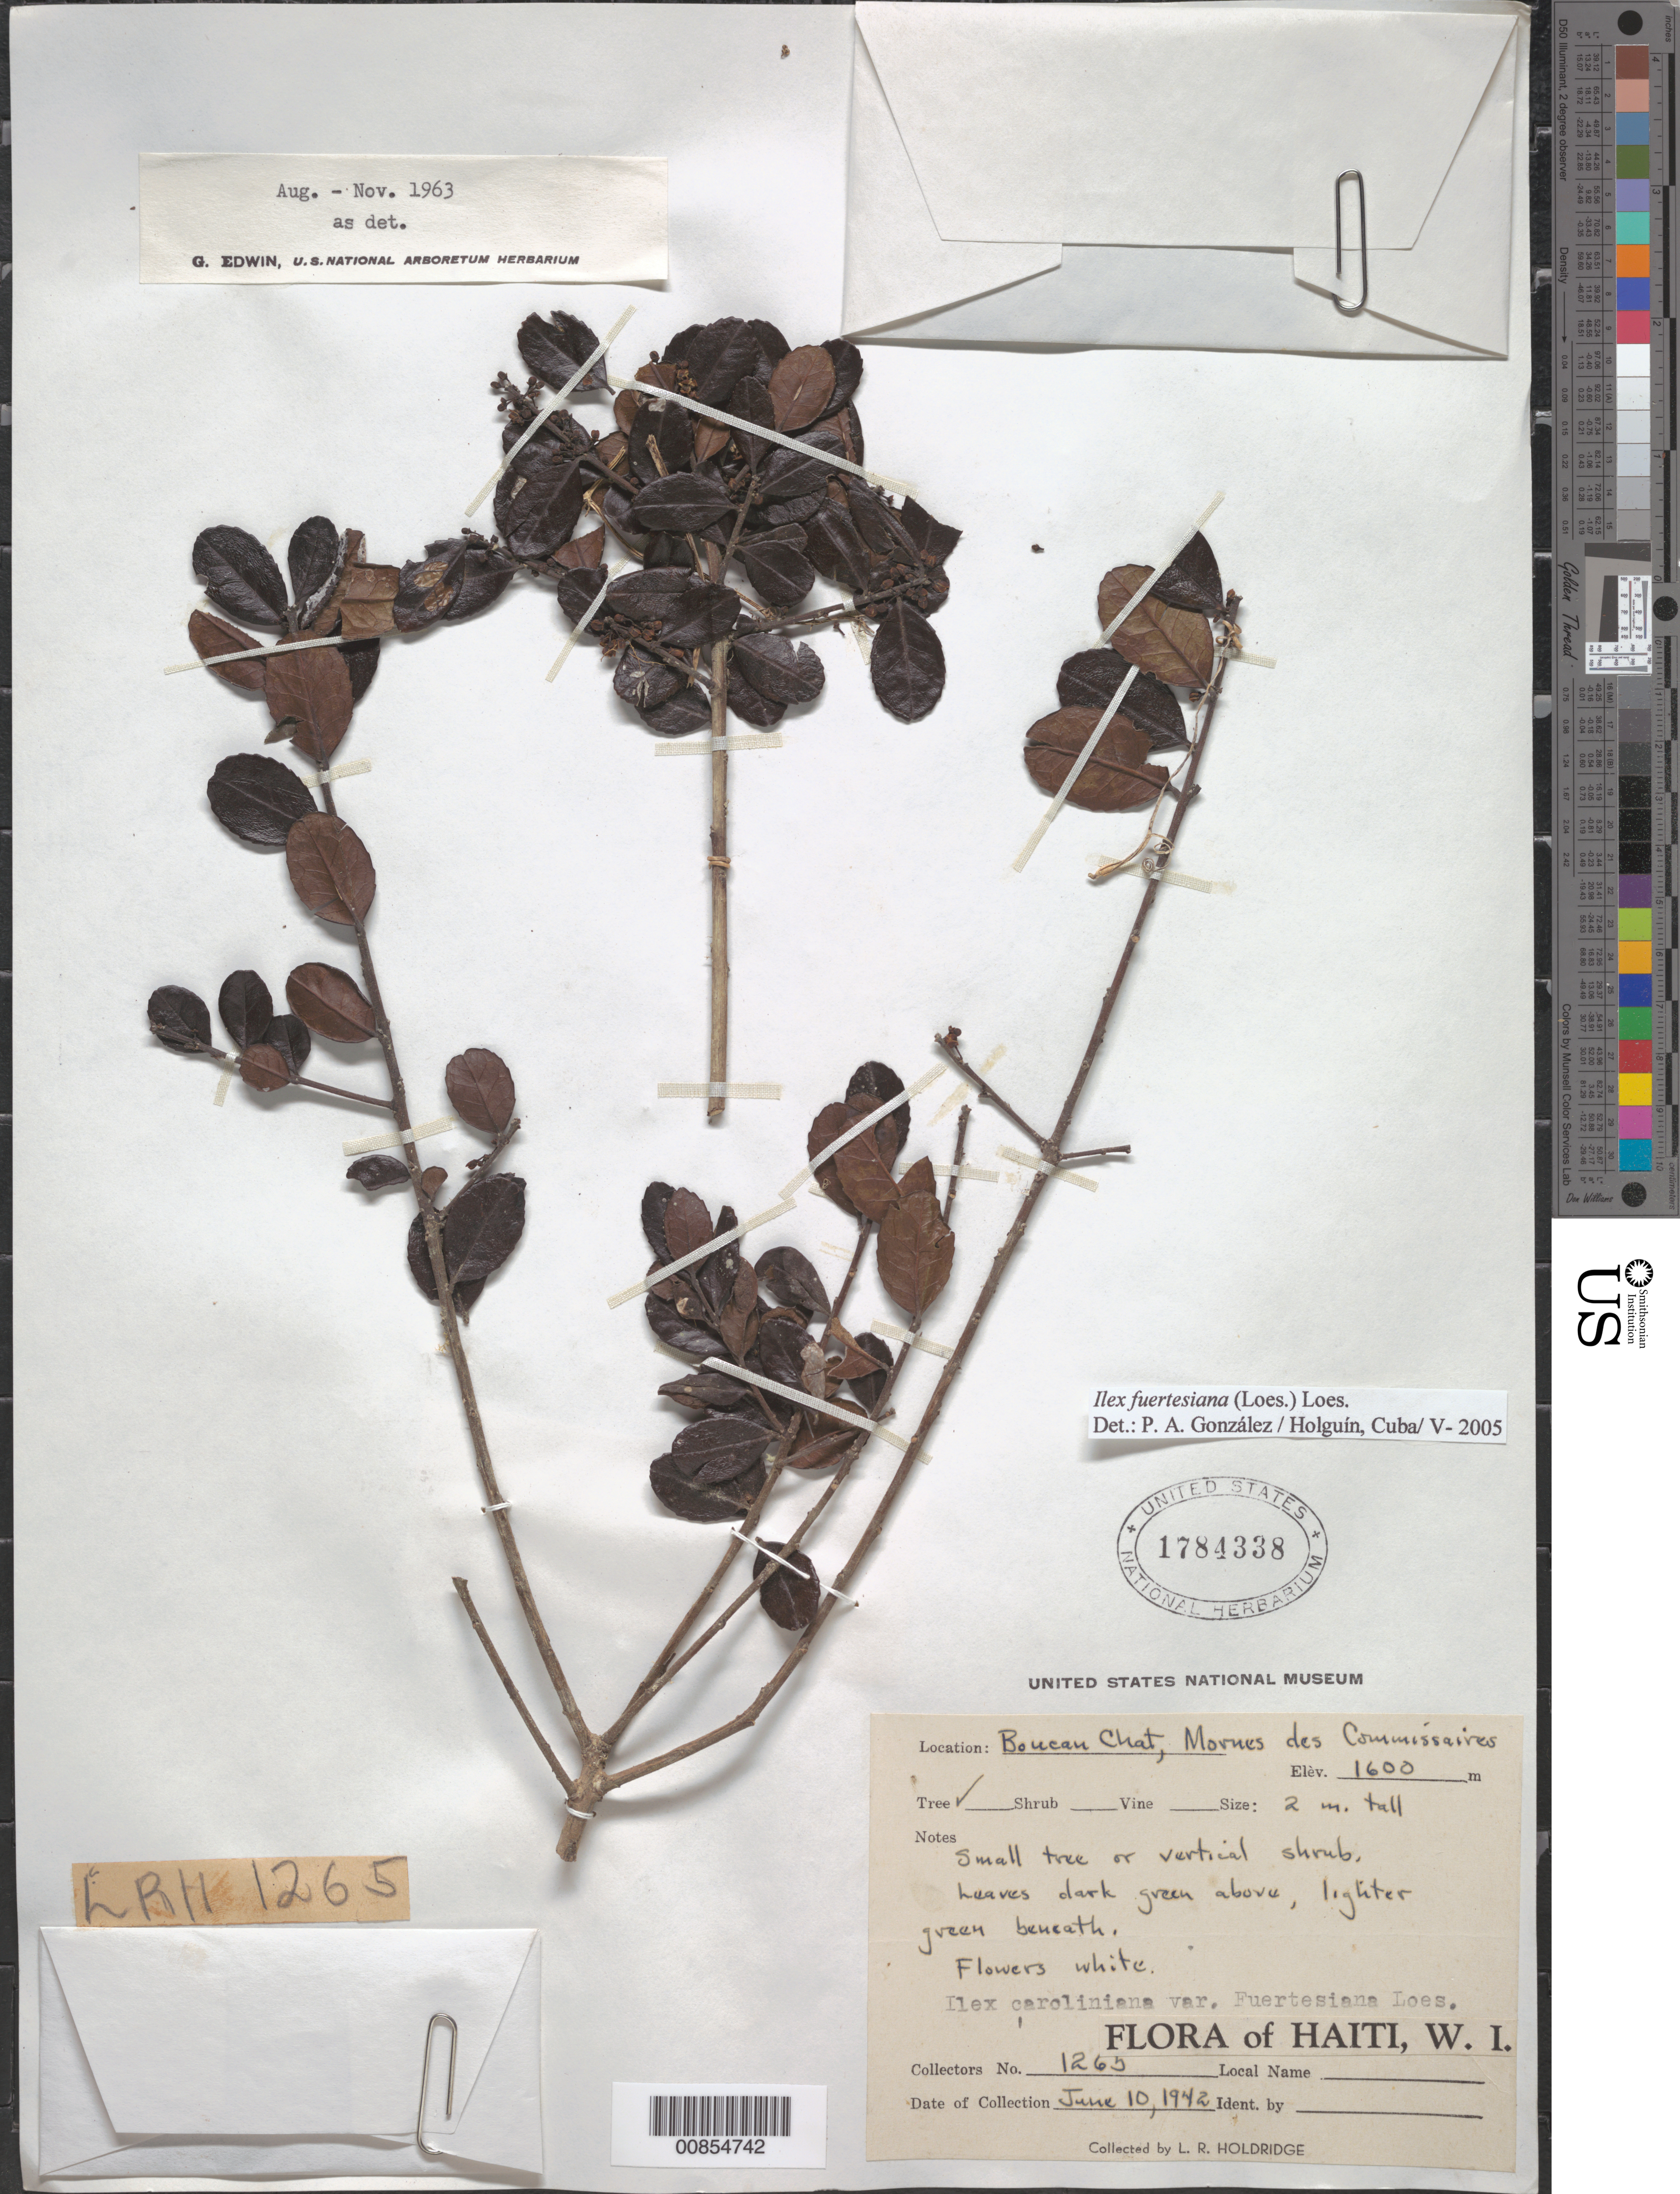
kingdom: Plantae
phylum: Tracheophyta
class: Magnoliopsida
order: Aquifoliales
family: Aquifoliaceae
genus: Ilex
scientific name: Ilex fuertesiana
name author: (Loes.) Loes.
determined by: González, P. A.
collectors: L. Holdridge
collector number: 1265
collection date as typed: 10 Jun 1942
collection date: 1942-06-10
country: Haiti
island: Hispaniola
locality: Boucau Chat, Mornes des Commissaires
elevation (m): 1600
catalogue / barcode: US 1784338